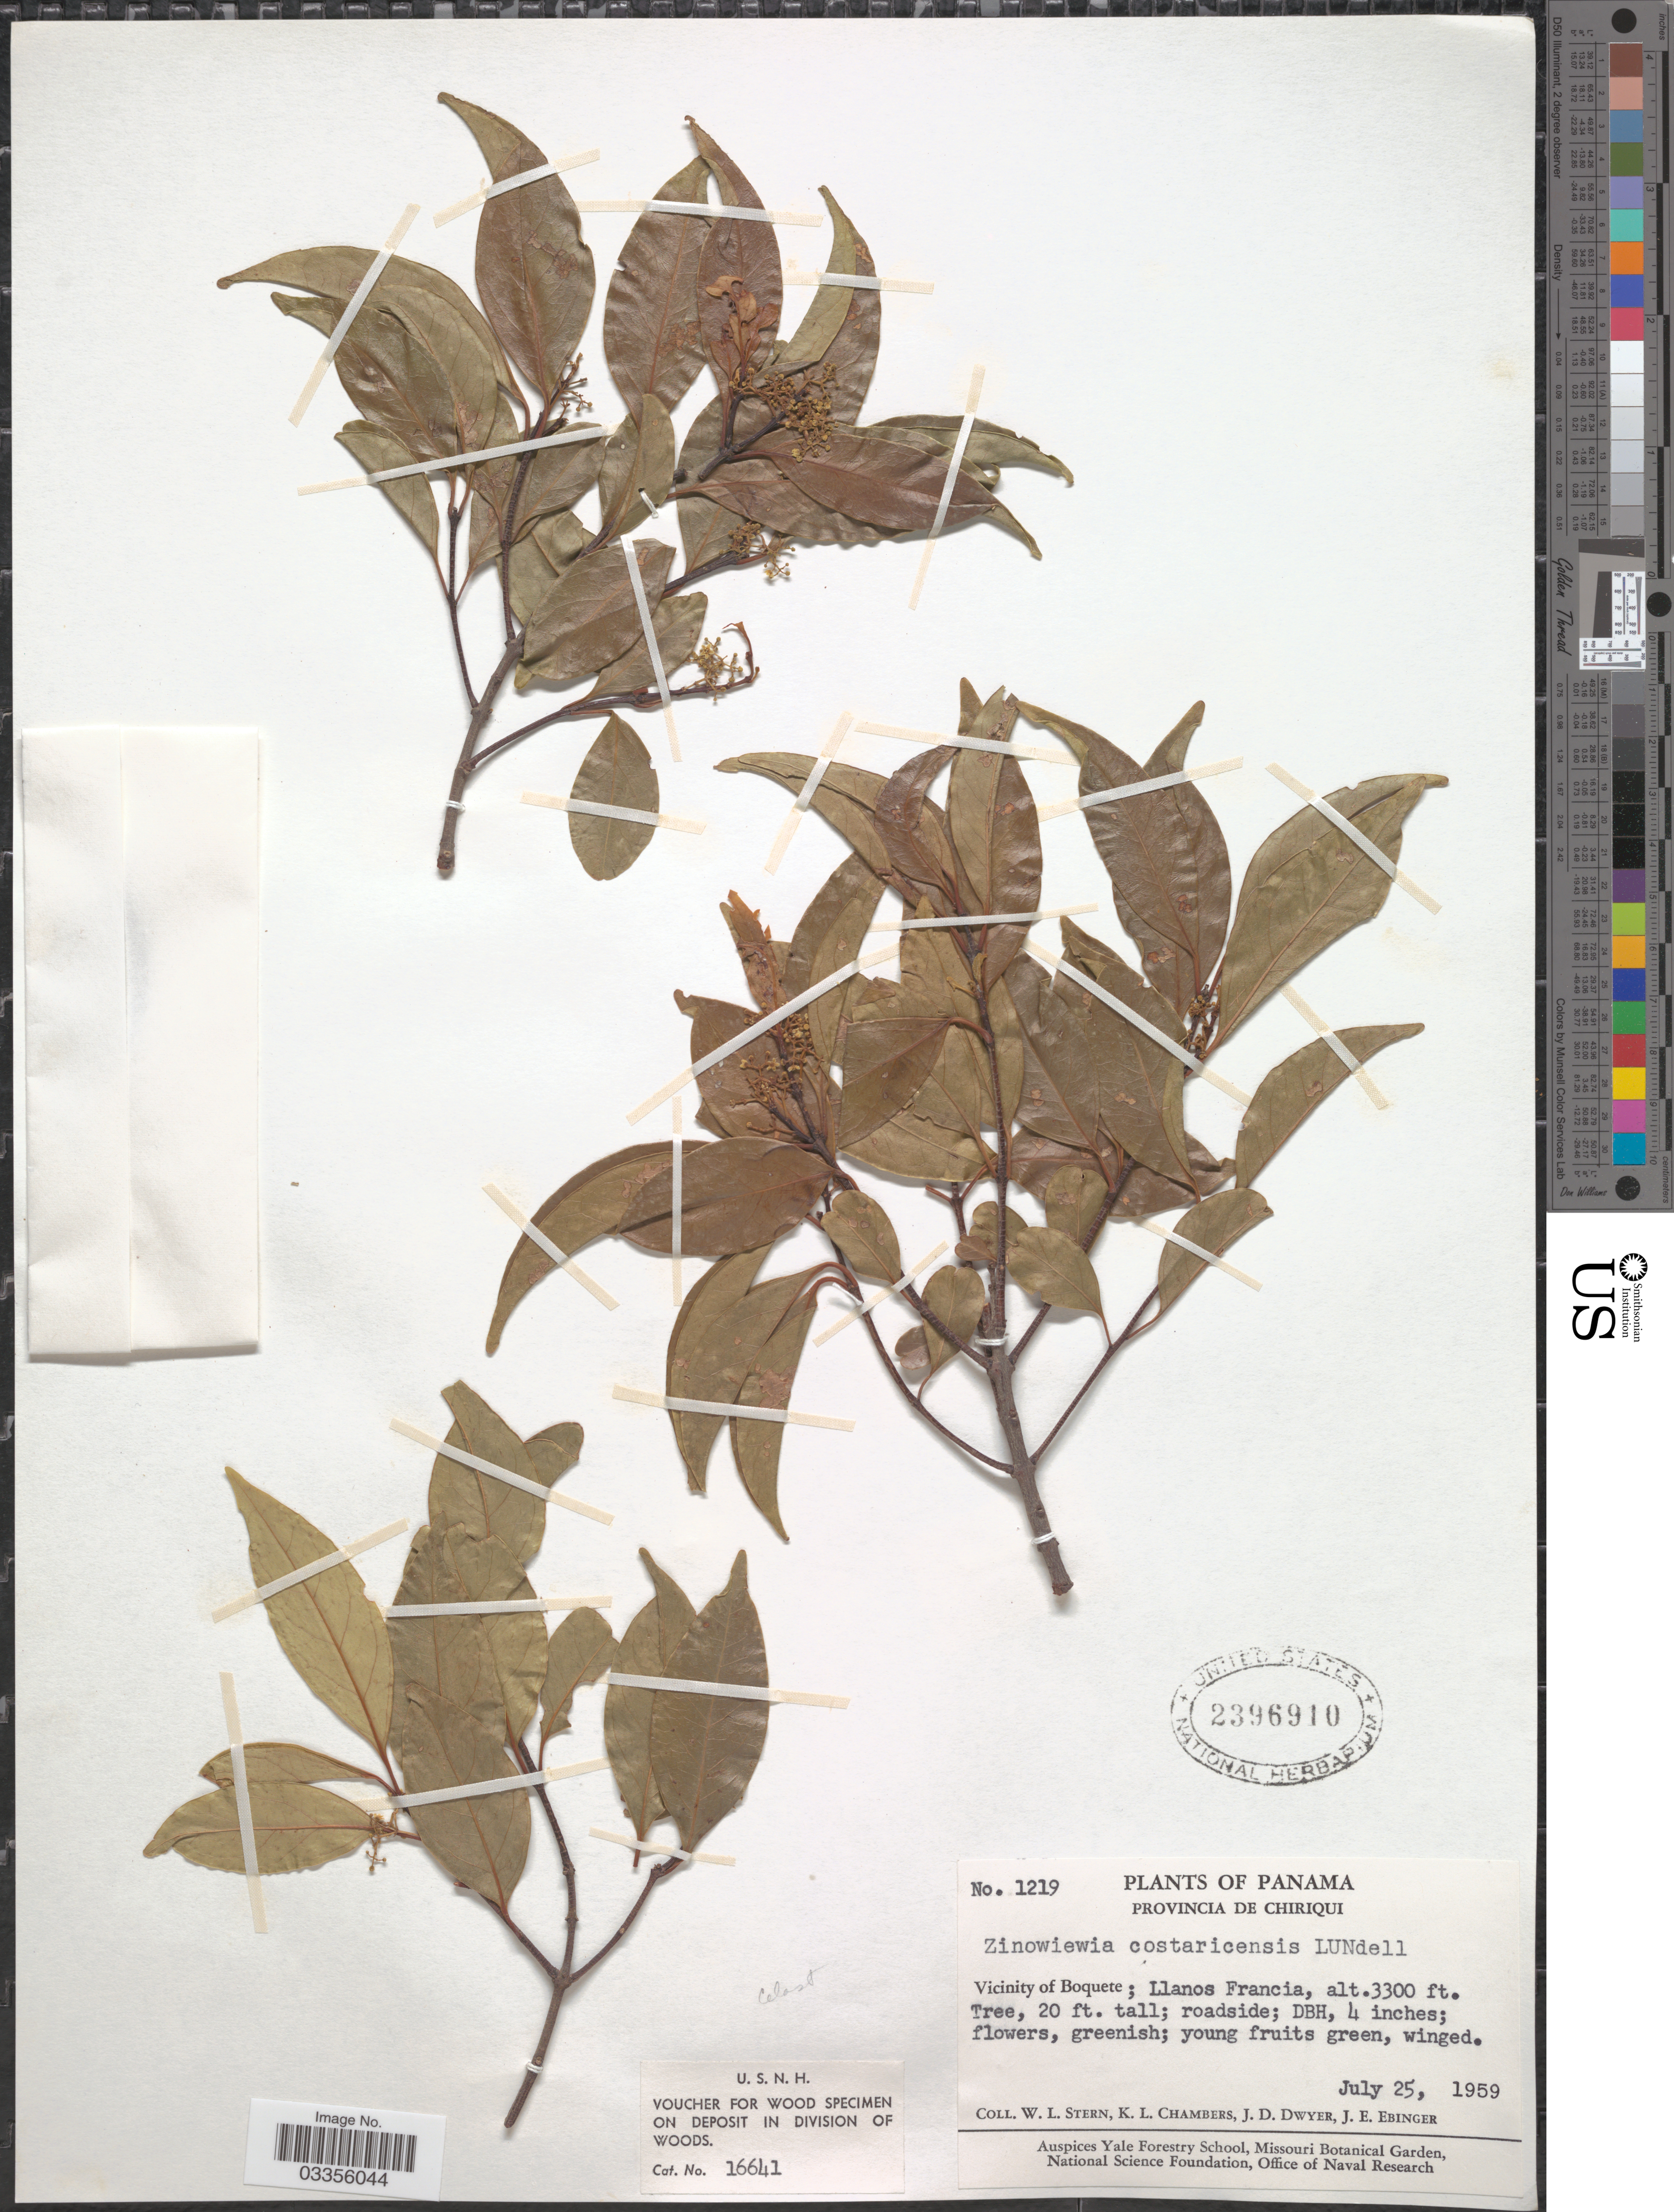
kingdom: Plantae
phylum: Tracheophyta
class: Magnoliopsida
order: Celastrales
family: Celastraceae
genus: Zinowiewia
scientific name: Zinowiewia costaricensis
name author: Lundell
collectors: W. L. Stern, K. Chambers, J. D. Dwyer & J. Ebinger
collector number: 1219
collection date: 1959-07-25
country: Panama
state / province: Chiriqui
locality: Vicinity of Boquete; Llanos Francia.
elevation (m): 1006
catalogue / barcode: US 2396910